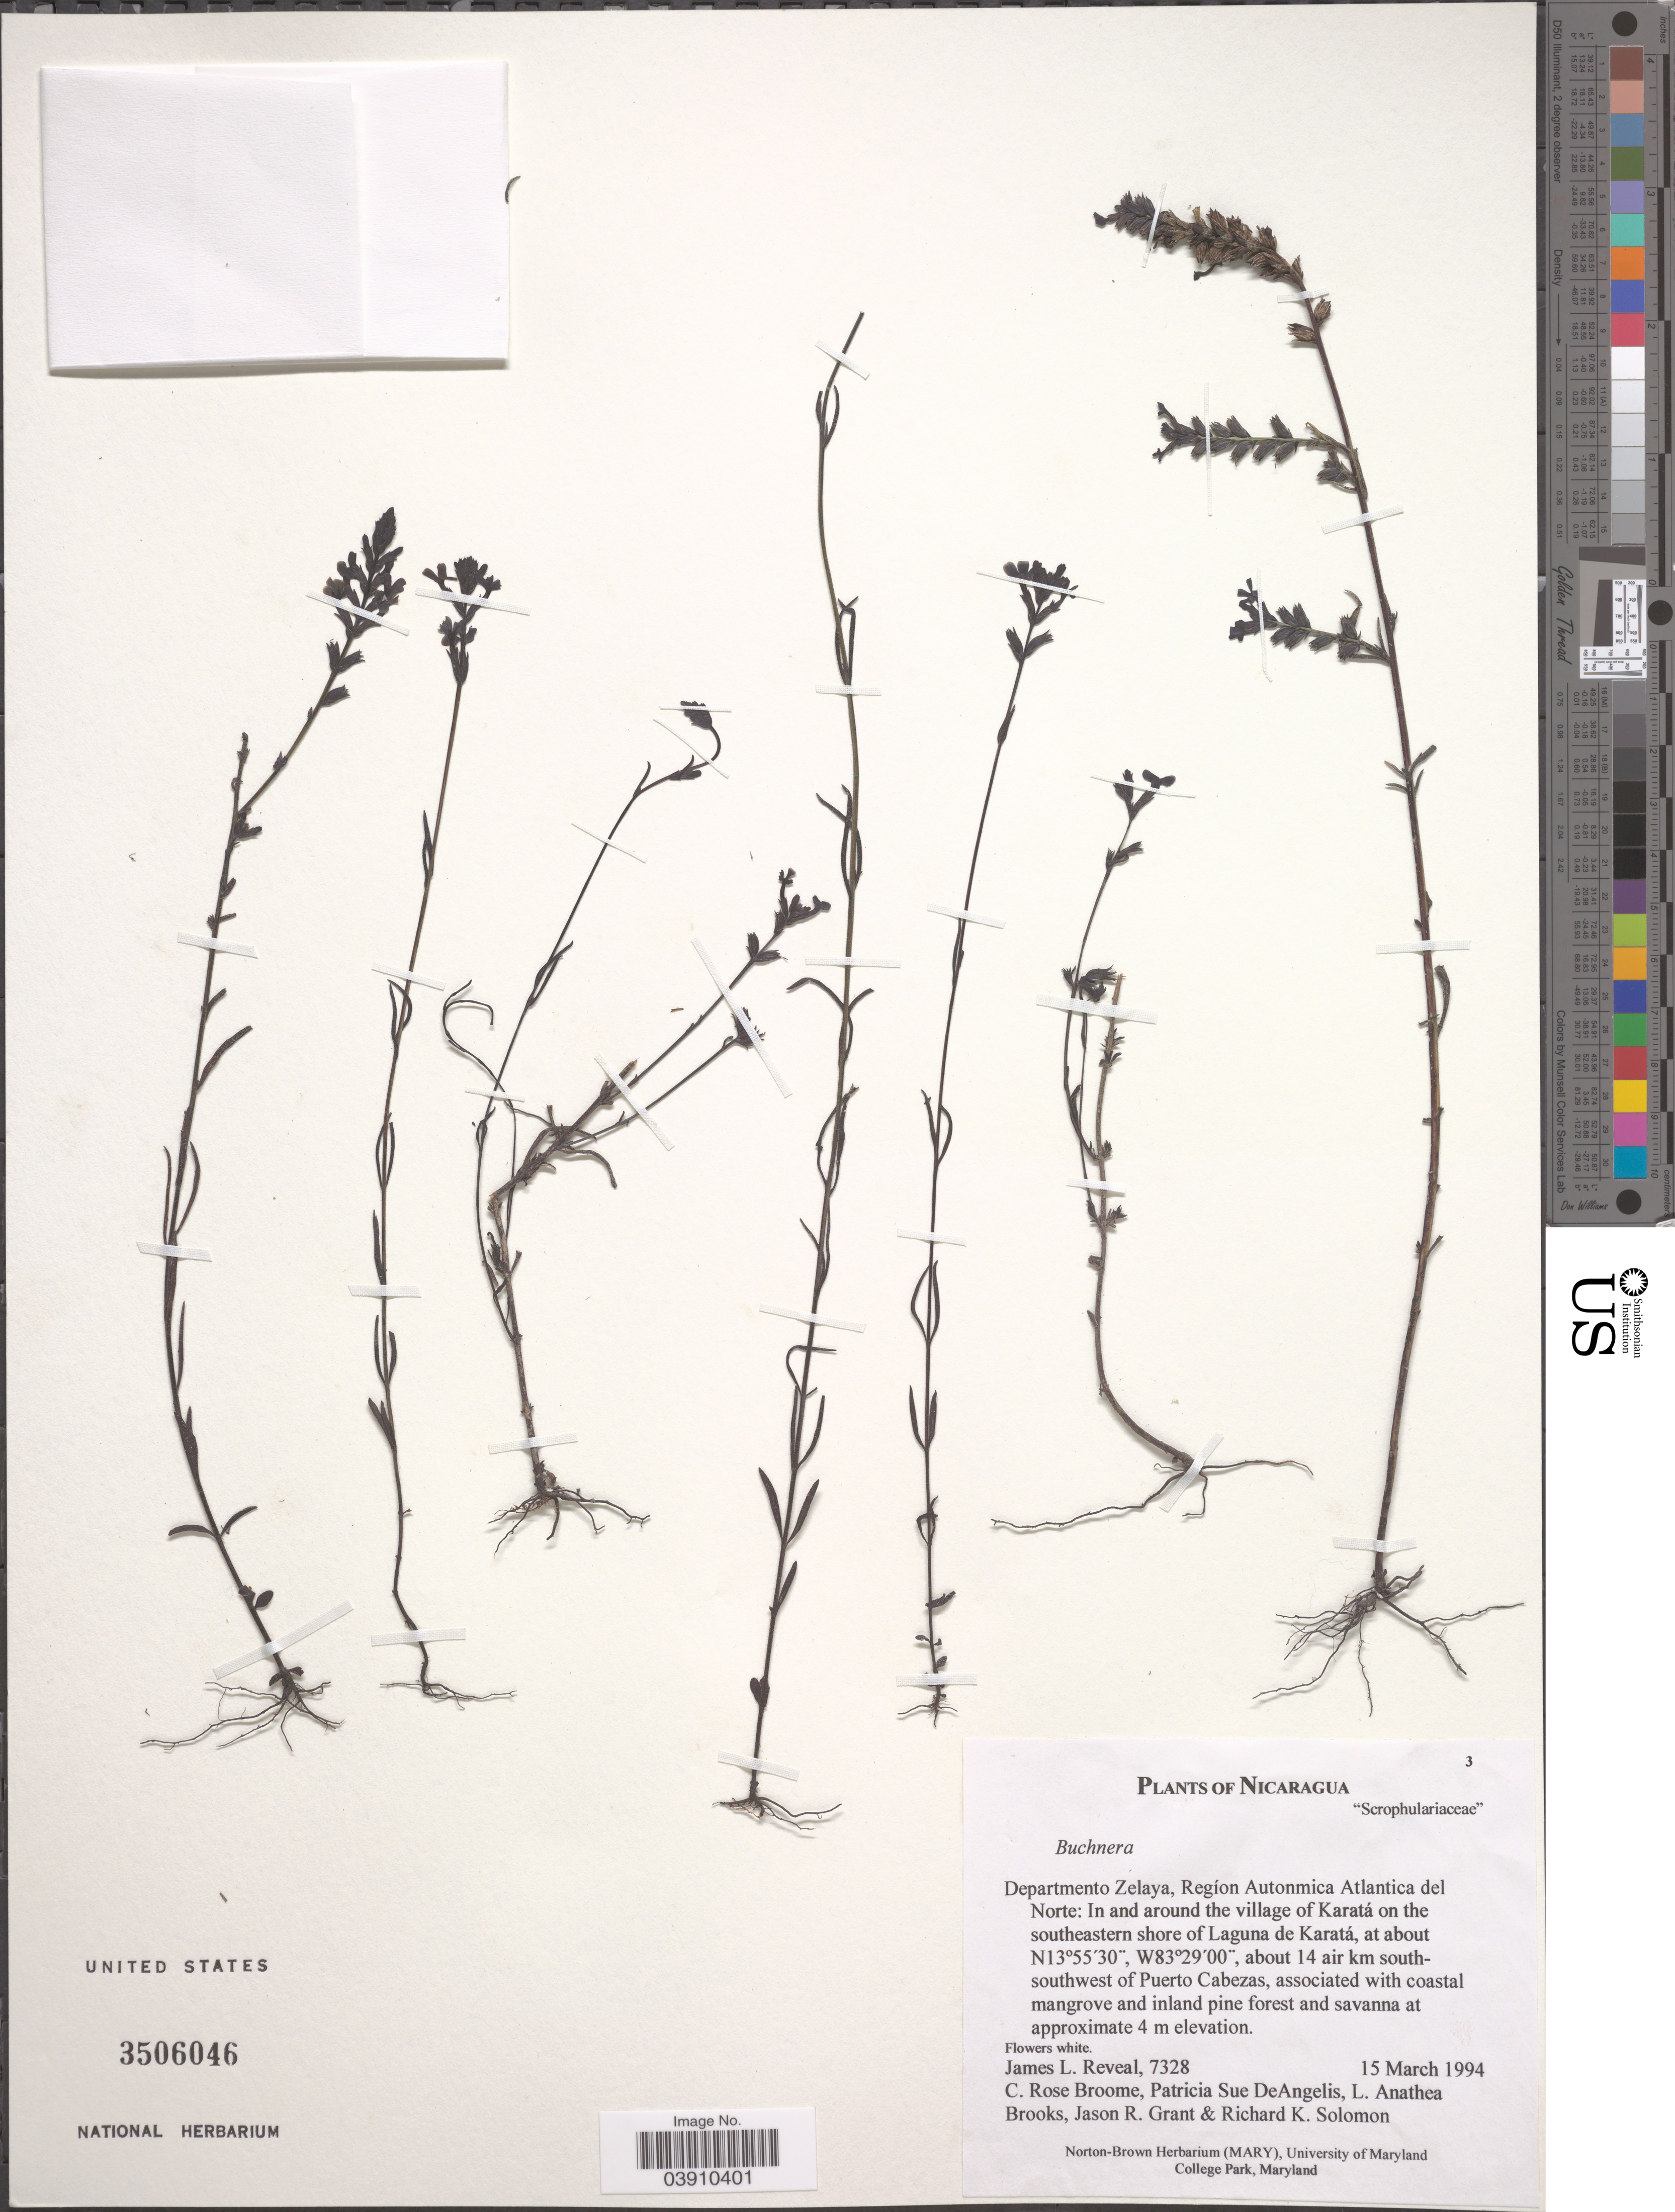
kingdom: Plantae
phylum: Tracheophyta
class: Magnoliopsida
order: Lamiales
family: Orobanchaceae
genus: Buchnera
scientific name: Buchnera sp.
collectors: J. L. Reveal, C. R. Broome, P. DeAngelis, A. Brooks & et al.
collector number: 7328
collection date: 1994-03-15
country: Nicaragua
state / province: Atlántico Norte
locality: Departmento Zelaya, Regíon Autonmica Atlantica del Norte: In and around the village of Karatá on the southeastern shore of Laguna de Karatá, about 14 air km south-southwest of Puerto Cabezas.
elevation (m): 4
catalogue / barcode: US 3506046